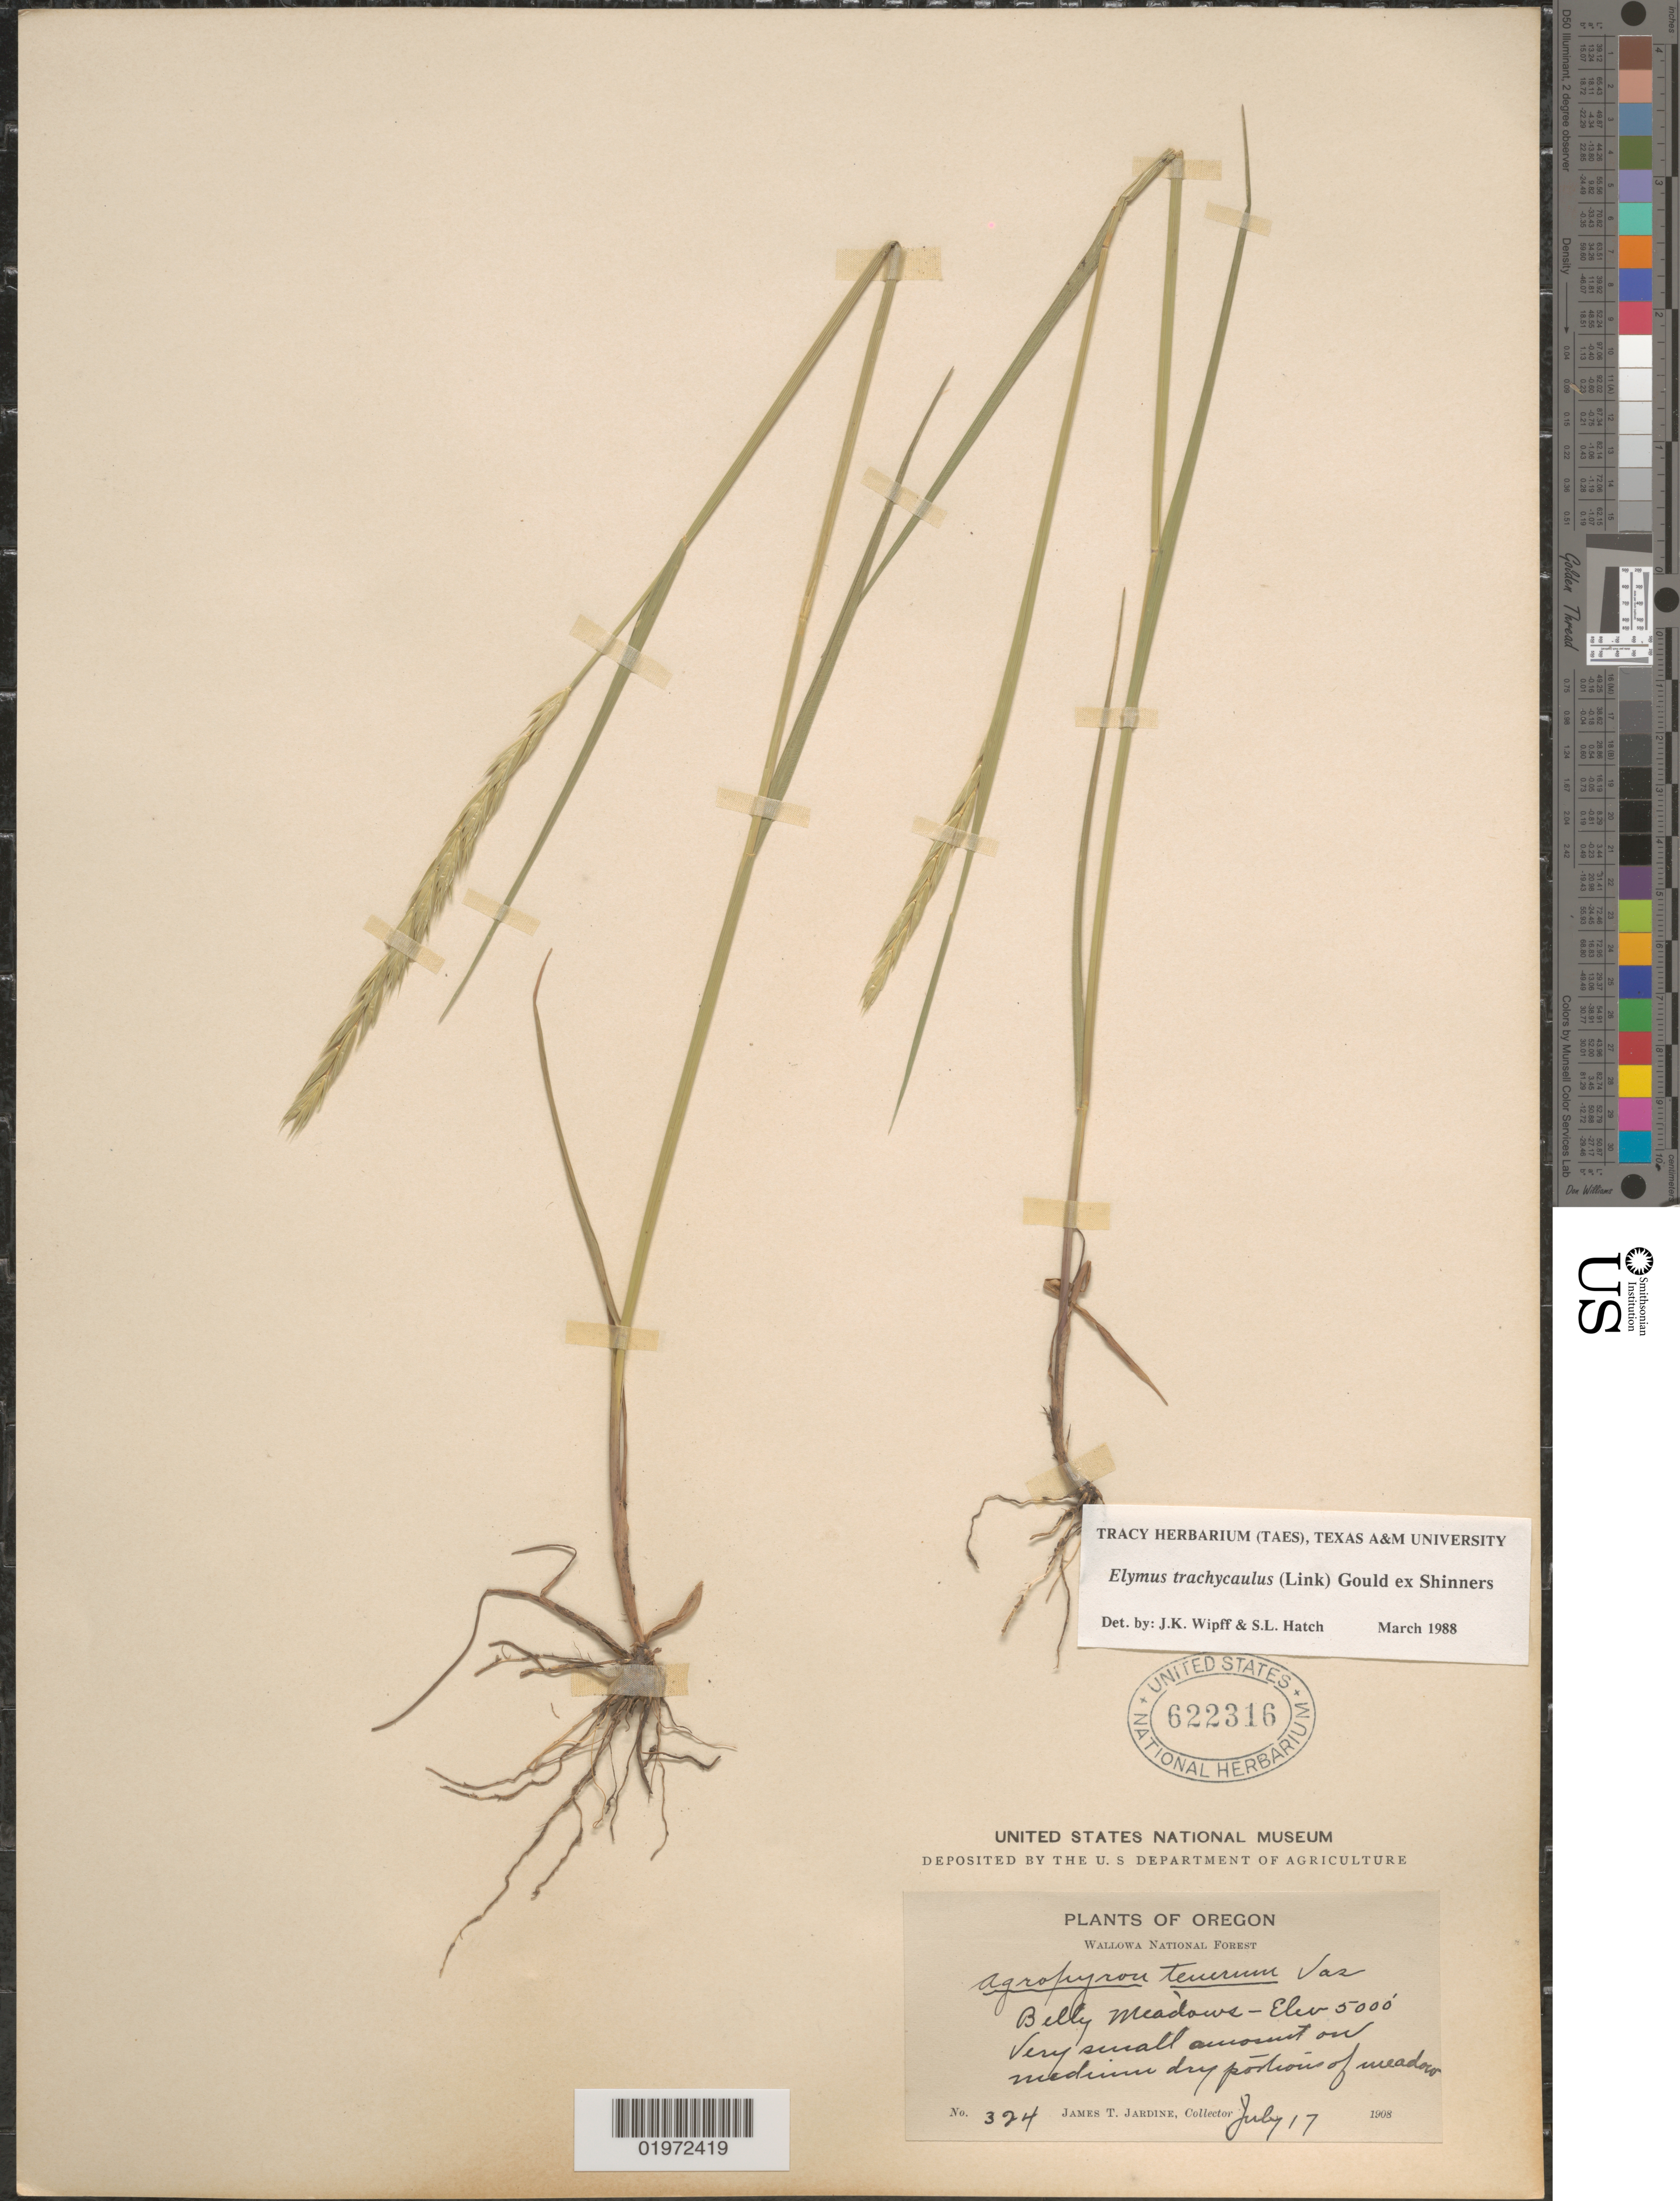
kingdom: Plantae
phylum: Tracheophyta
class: Liliopsida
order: Poales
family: Poaceae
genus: Elymus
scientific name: Elymus trachycaulus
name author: (Link) Gould ex Shinners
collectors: J. T. Jardine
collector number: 324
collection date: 1908-07-17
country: United States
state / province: Oregon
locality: Wallowa National Forest. Belly Meadows.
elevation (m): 1524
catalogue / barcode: US 622316